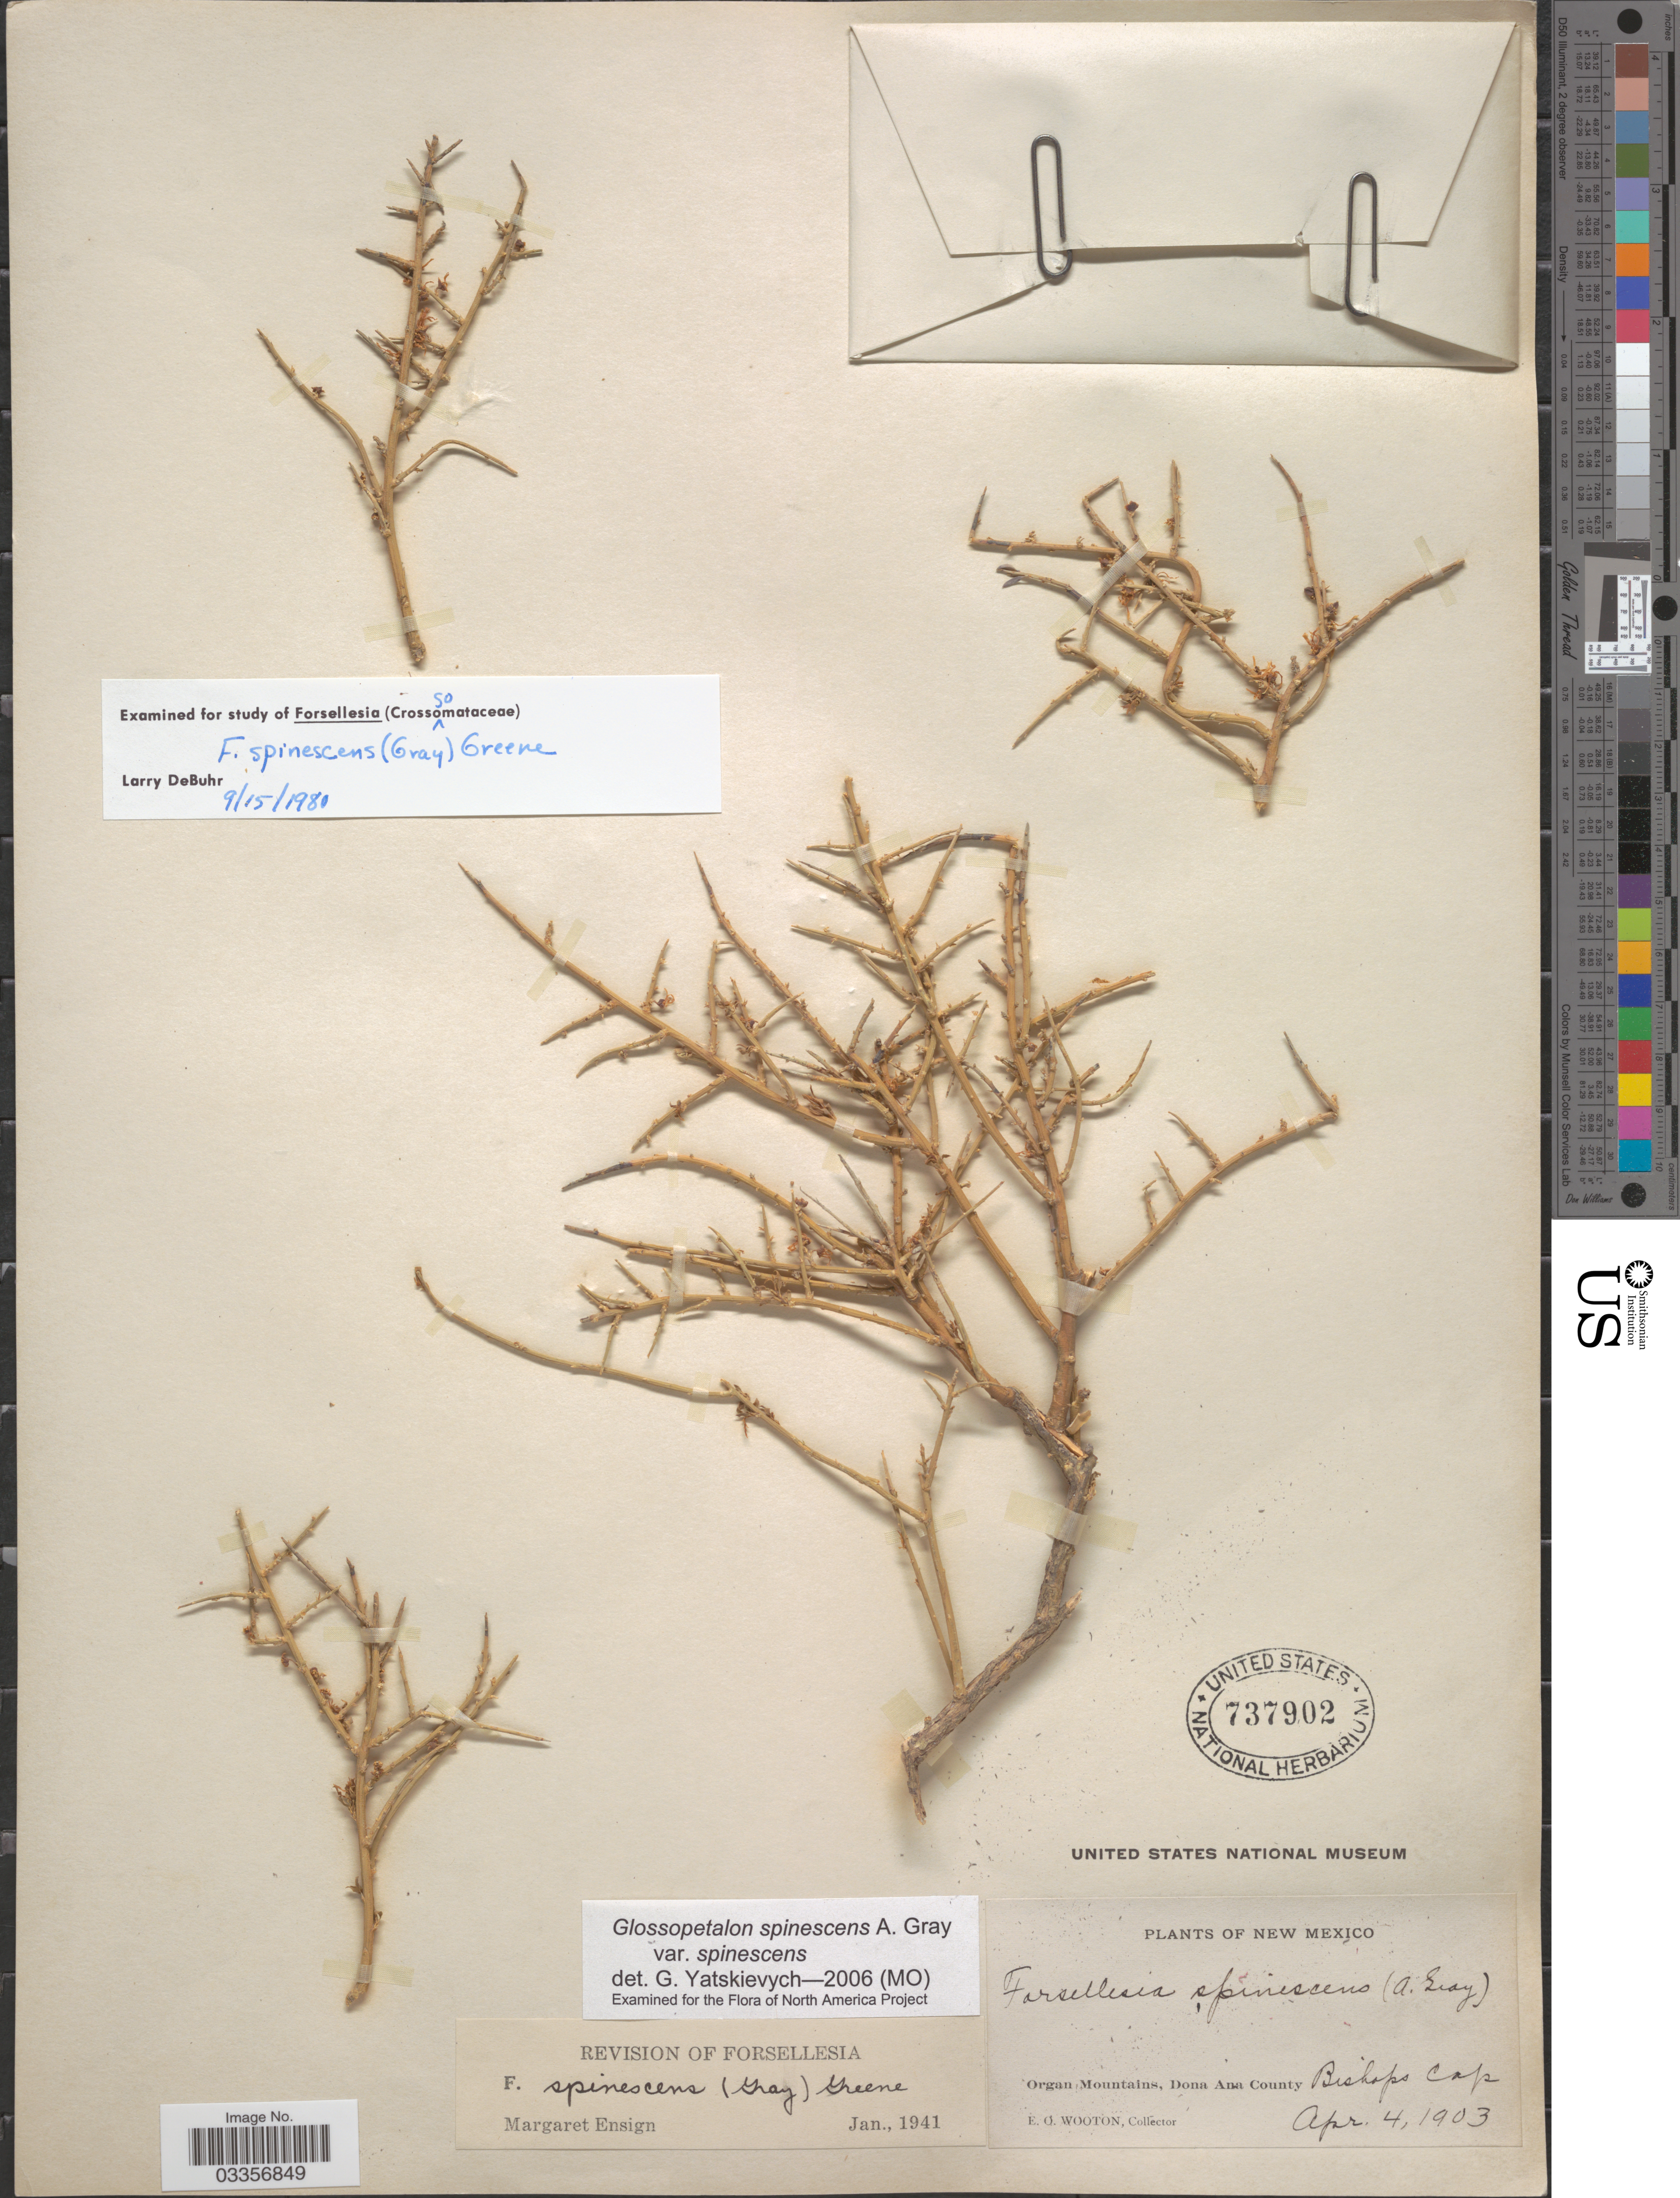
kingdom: Plantae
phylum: Tracheophyta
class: Magnoliopsida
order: Crossosomatales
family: Crossosomataceae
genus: Glossopetalon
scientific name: Glossopetalon spinescens var. spinescens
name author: A. Gray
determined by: Yatskievych, G.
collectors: E. O. Wooton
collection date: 1903-04-04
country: United States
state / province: New Mexico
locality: Organ Mountains, Dona Ana County.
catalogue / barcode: US 737902